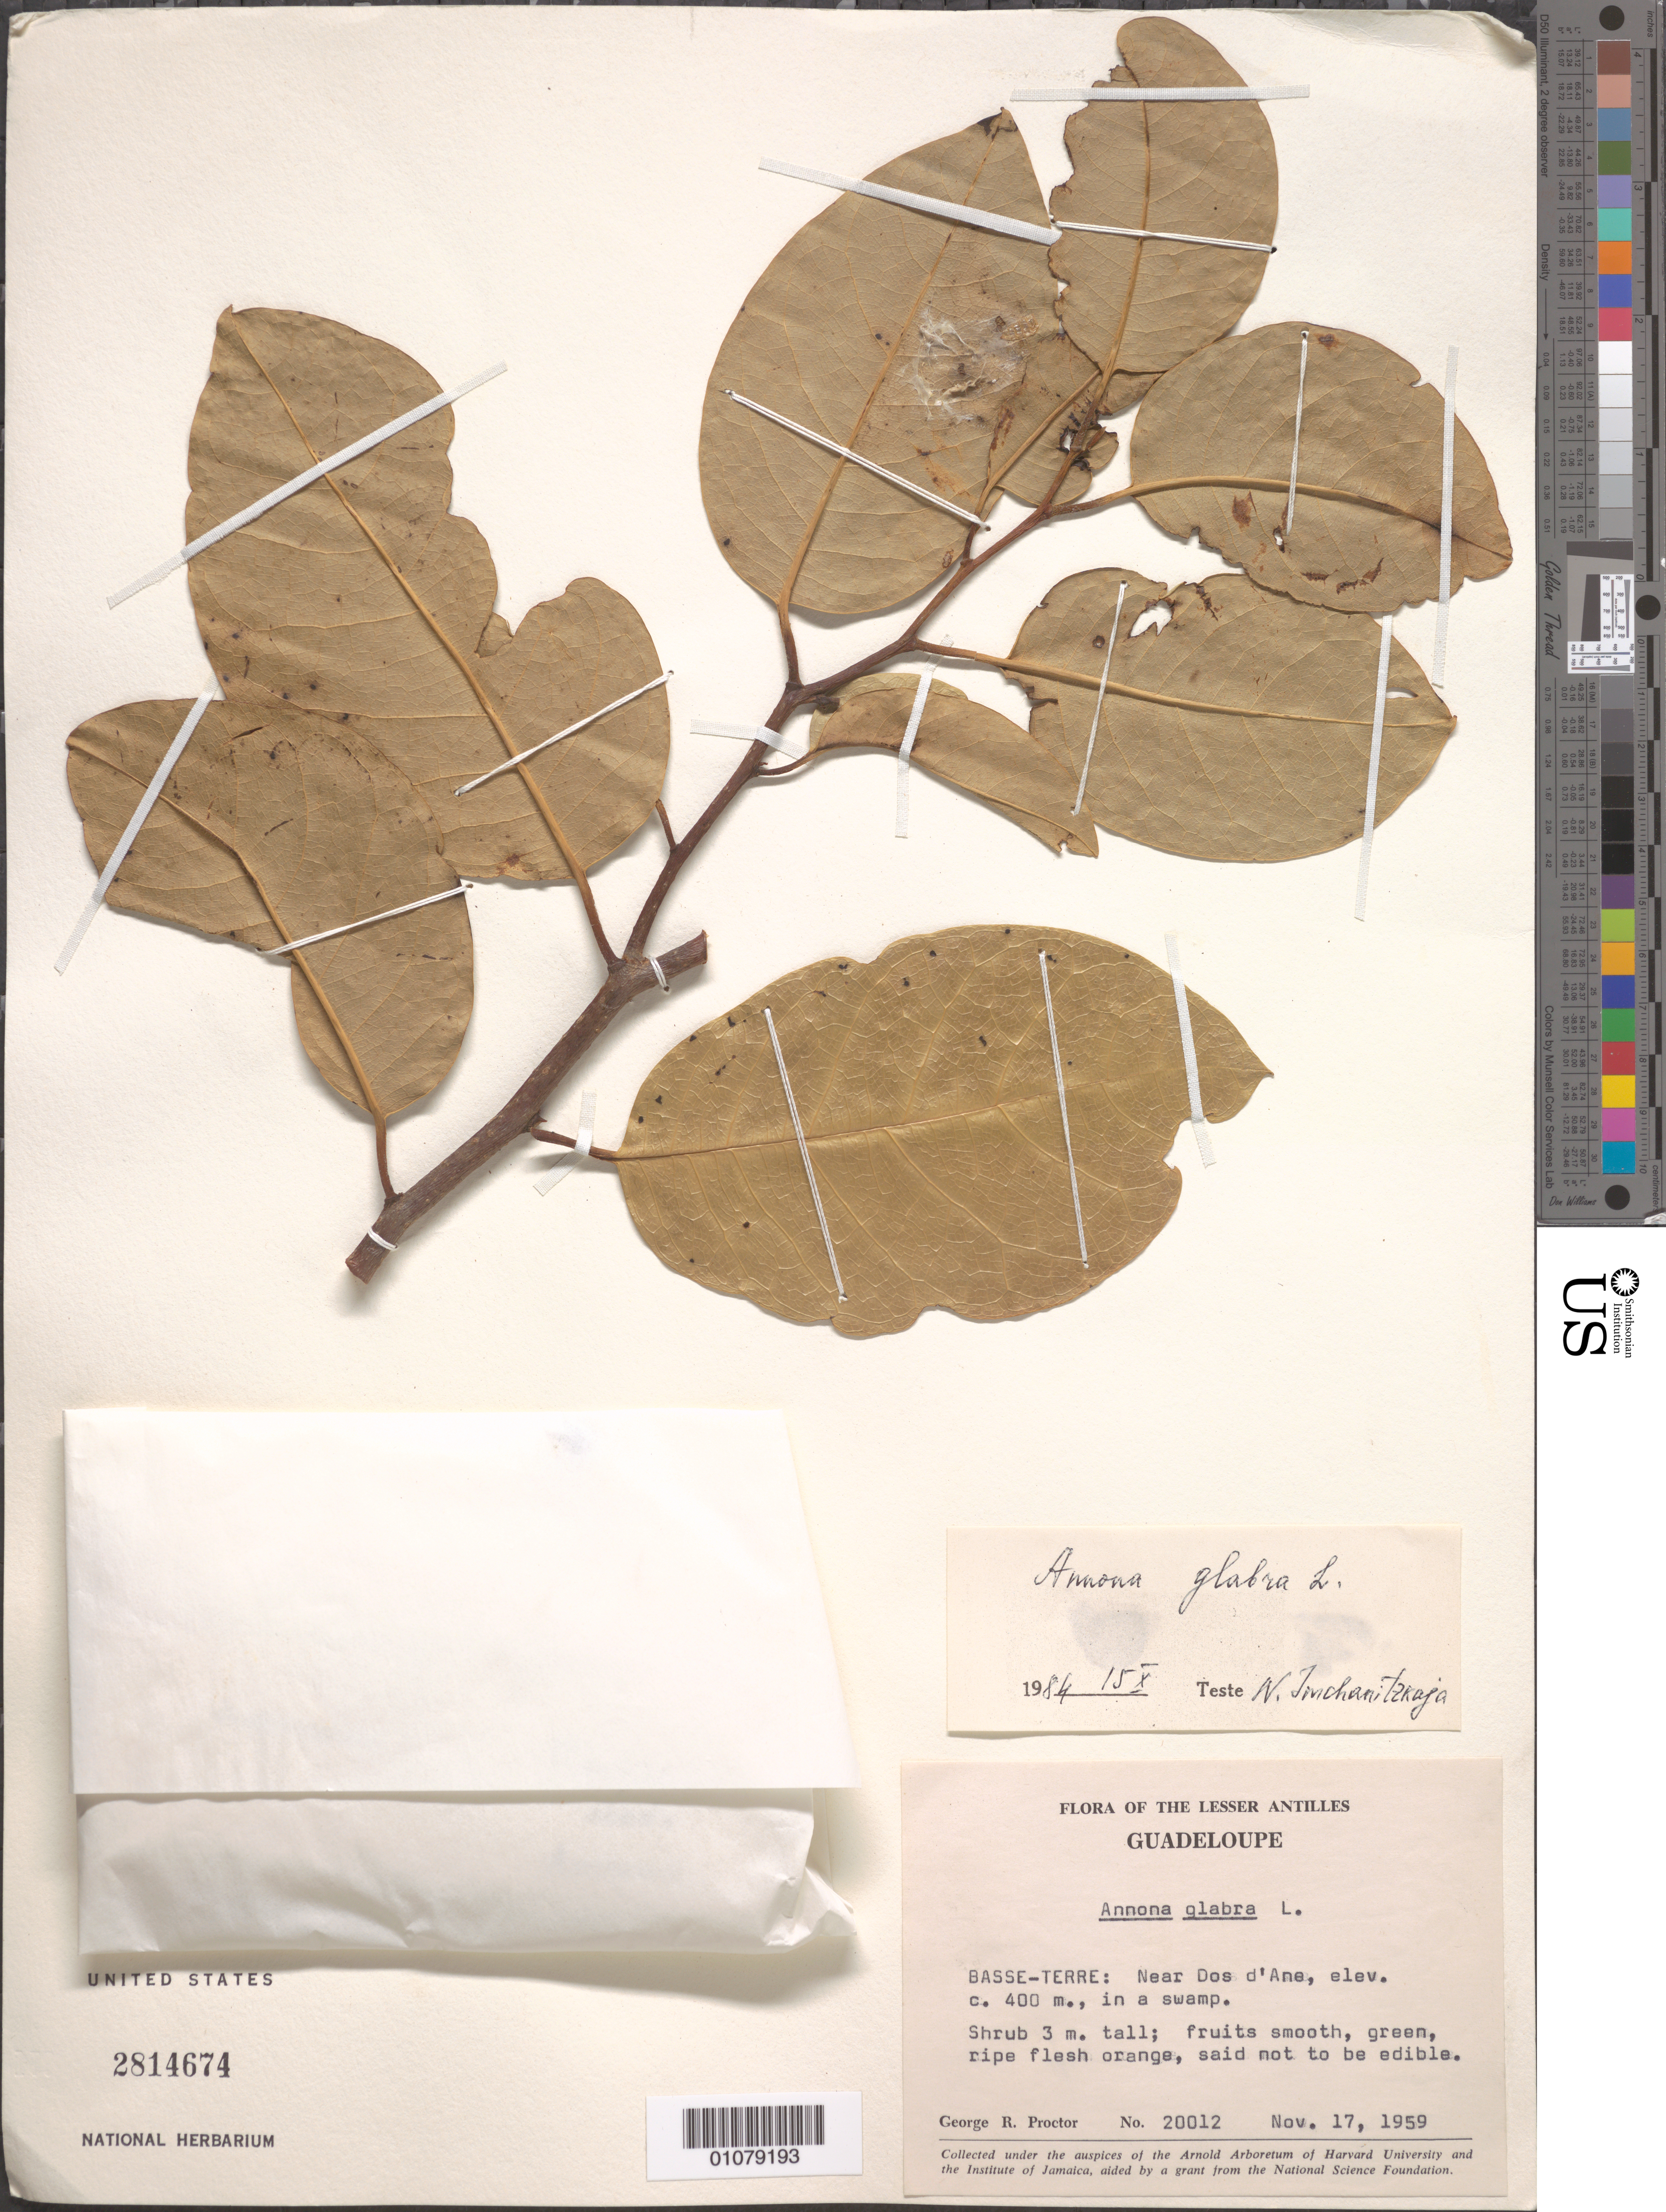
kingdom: Plantae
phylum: Tracheophyta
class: Magnoliopsida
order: Magnoliales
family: Annonaceae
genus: Annona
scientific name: Annona glabra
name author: L.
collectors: G. R. Proctor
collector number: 20012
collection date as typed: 17 Nov 1959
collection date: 1959-11-17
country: Guadeloupe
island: Basse Terre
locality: Basse-Terre: Near Dos d'Ane. In a swamp.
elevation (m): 400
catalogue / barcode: US 2814674